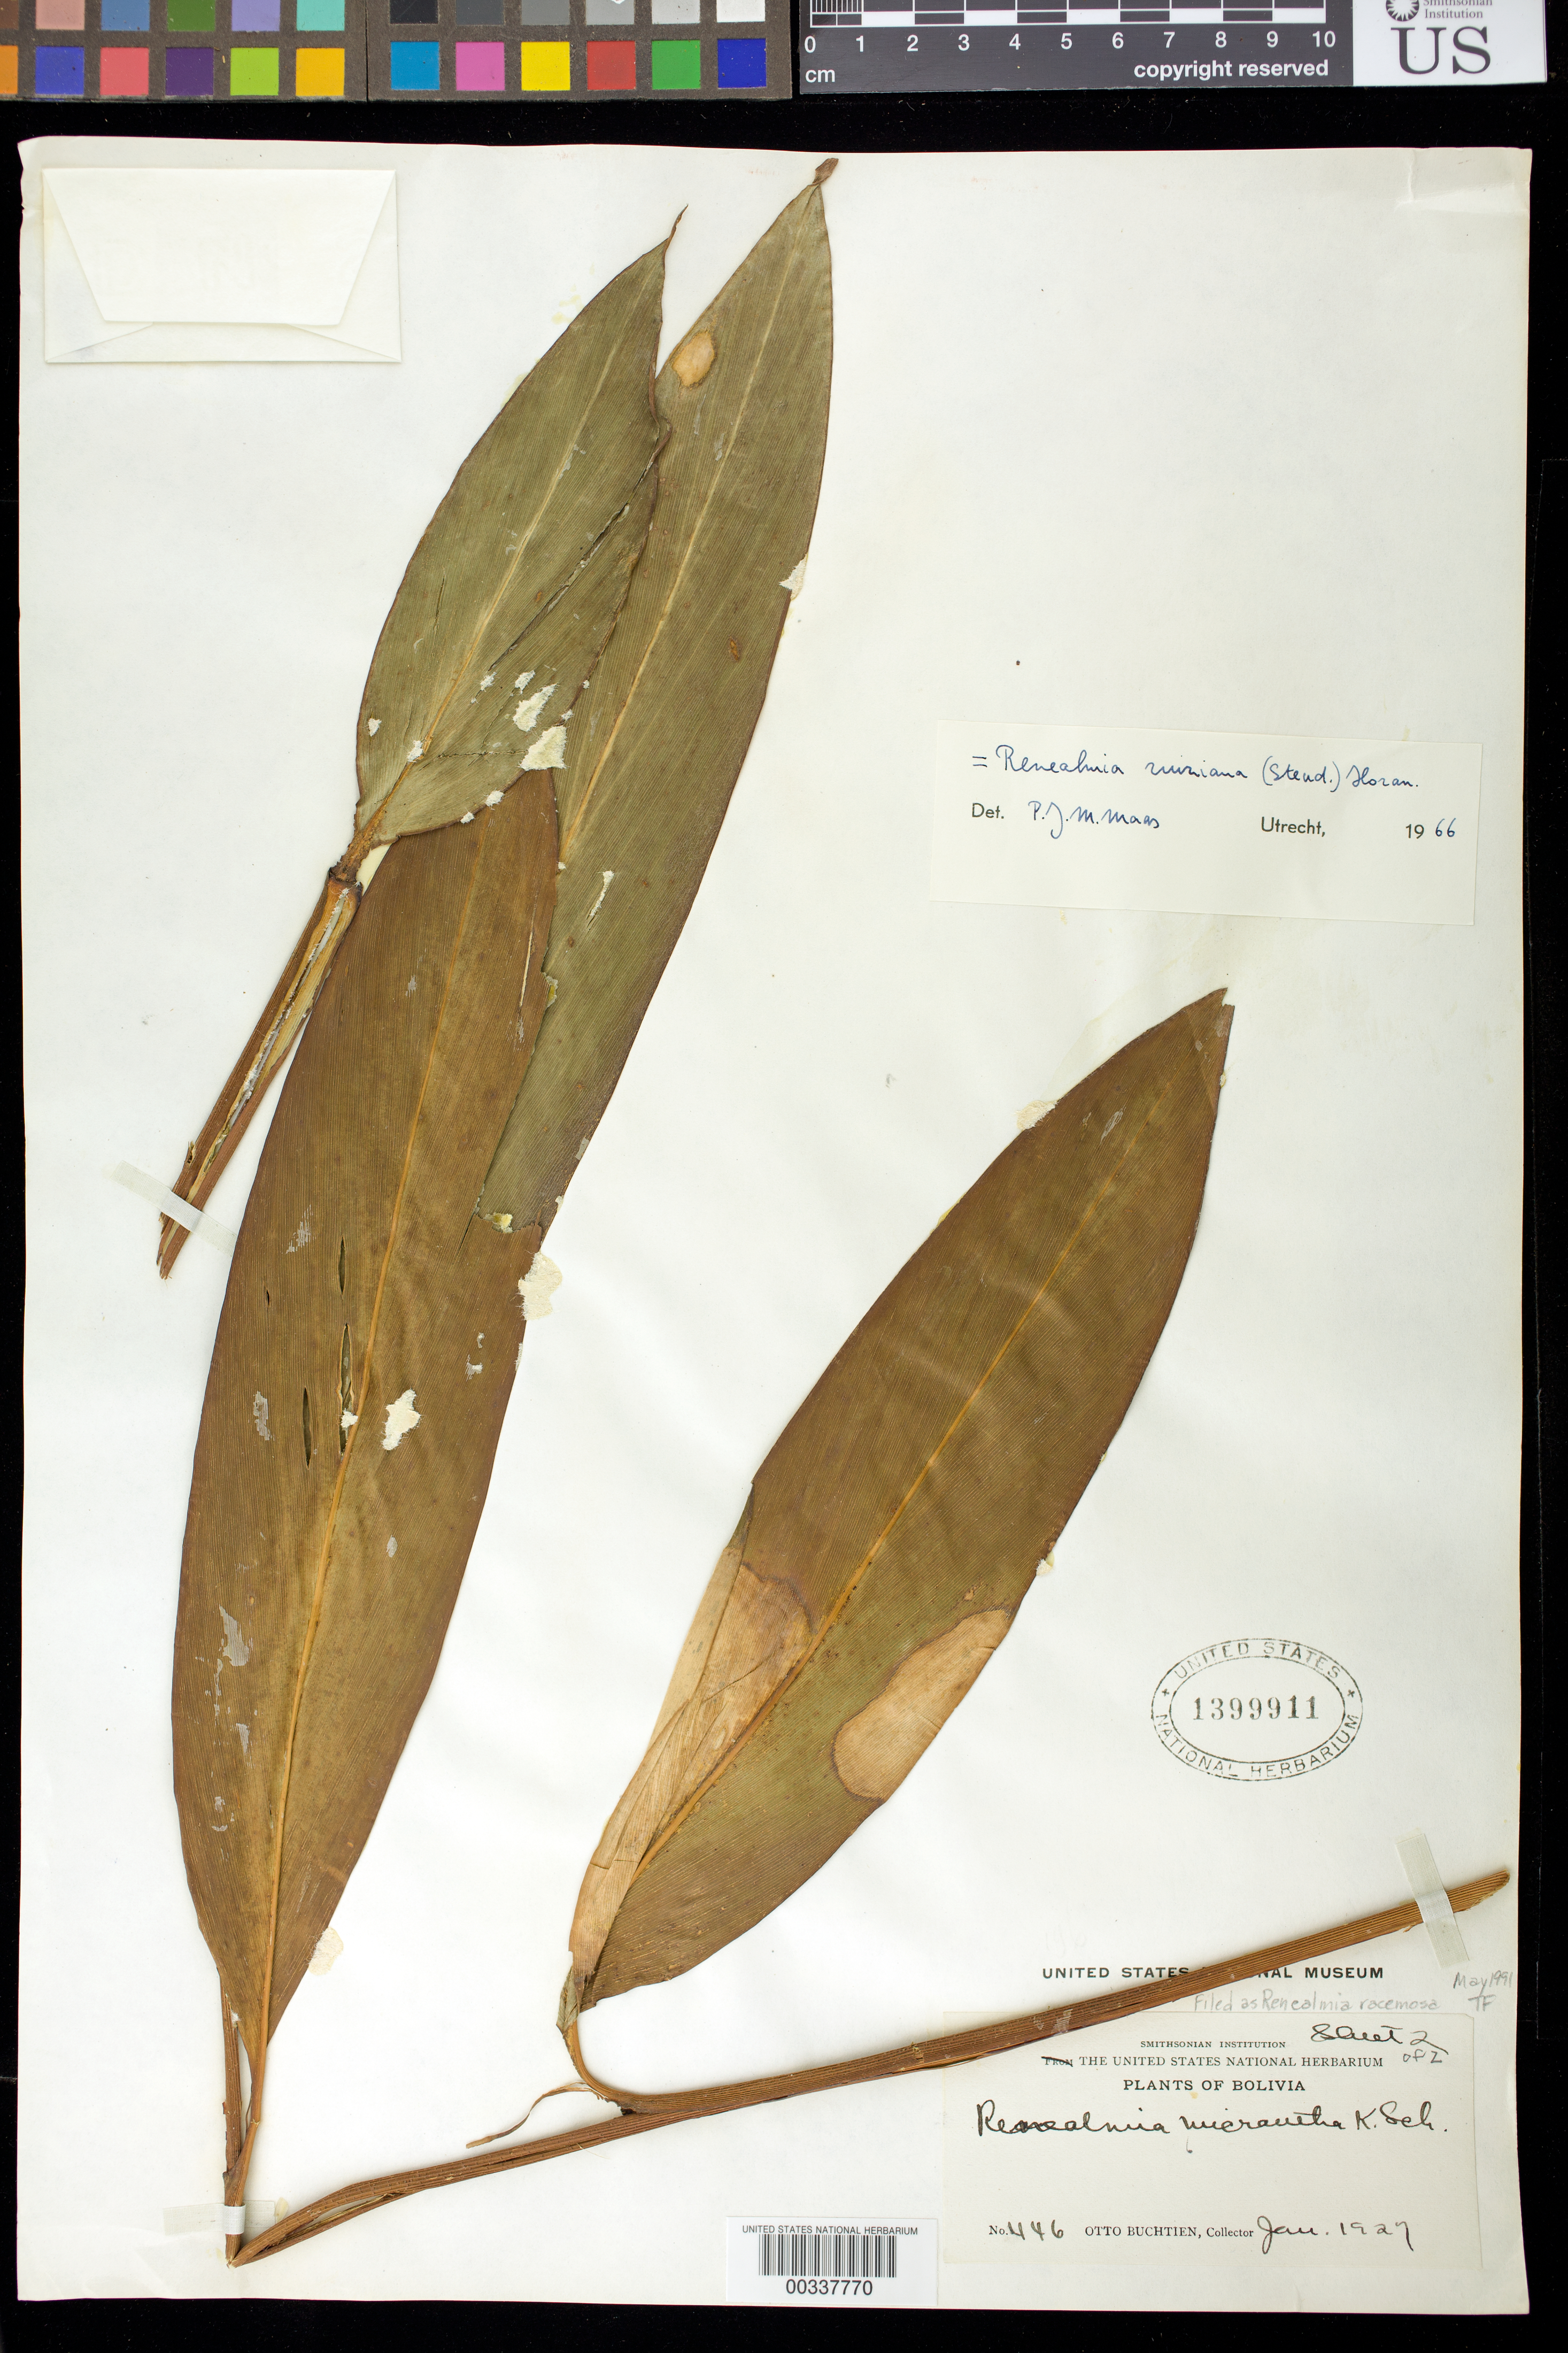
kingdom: Plantae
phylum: Tracheophyta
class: Liliopsida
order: Zingiberales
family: Zingiberaceae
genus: Renealmia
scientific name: Renealmia racemosa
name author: Poepp. & Endl.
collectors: O. Buchtien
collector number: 446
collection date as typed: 24 Jan 1927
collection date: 1927-01-24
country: Bolivia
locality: Mapiri region, San Carlos bei Sarampinni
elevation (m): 600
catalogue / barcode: US 1399911